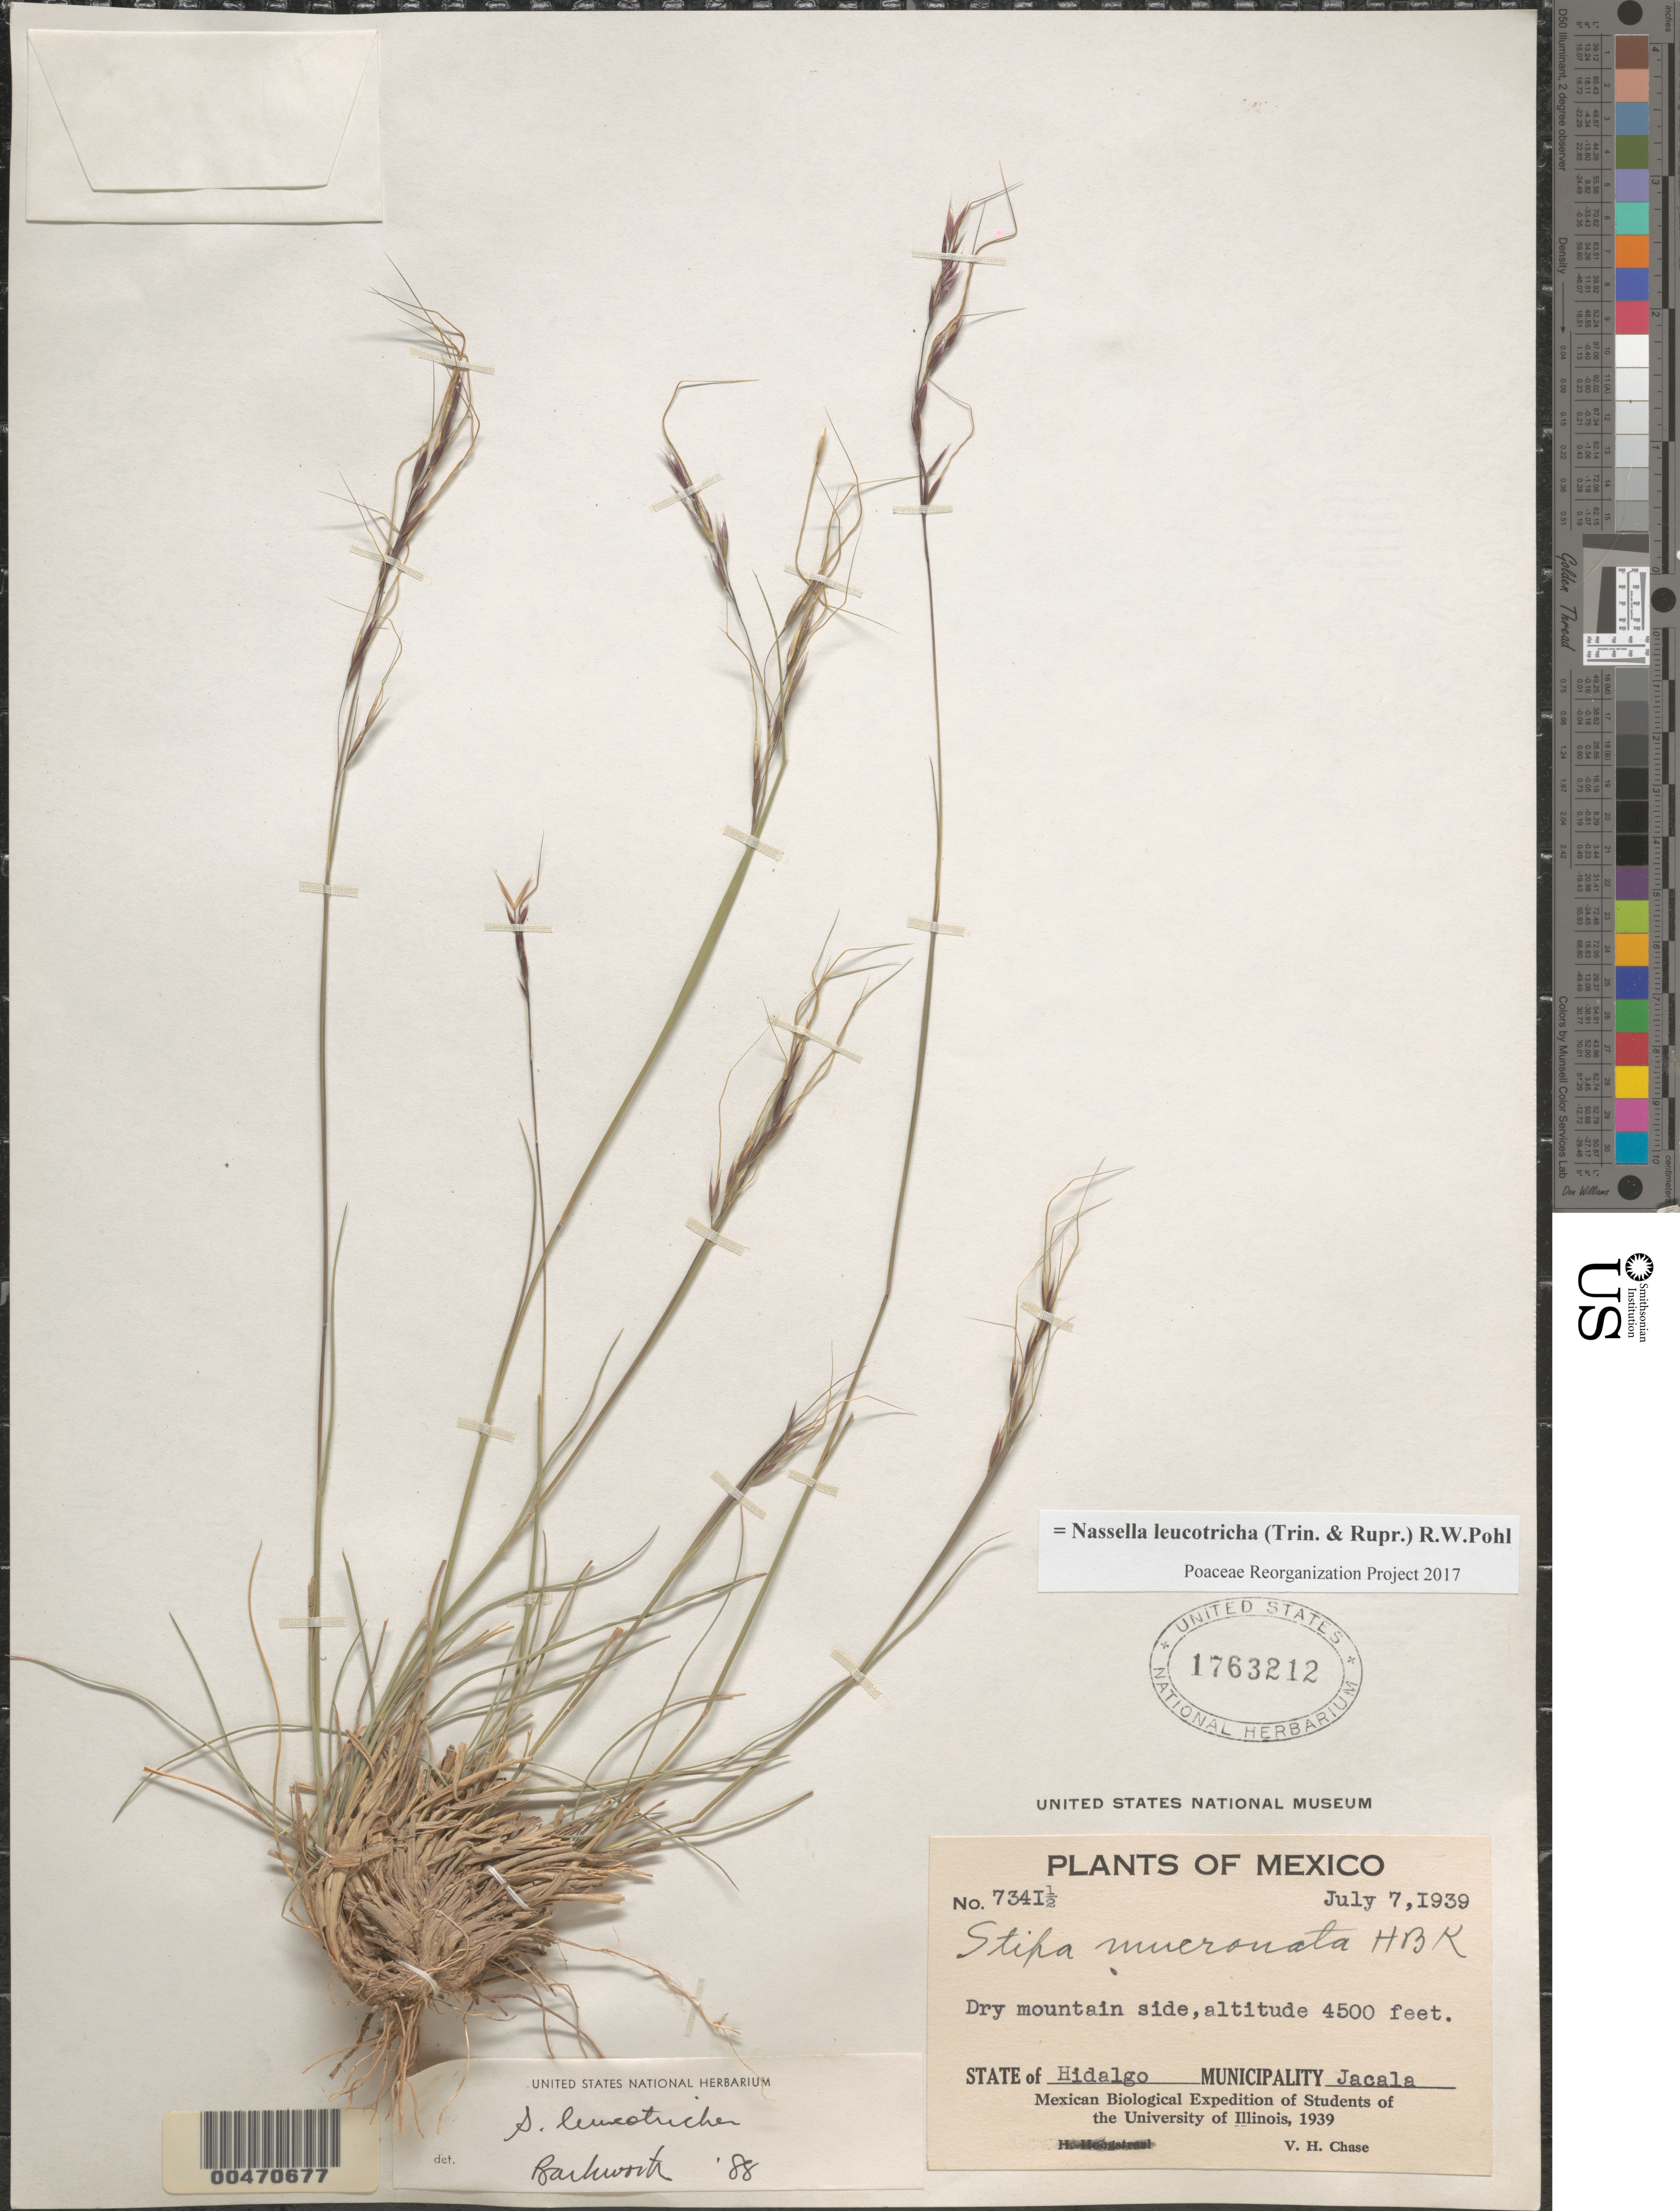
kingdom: Plantae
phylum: Tracheophyta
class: Liliopsida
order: Poales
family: Poaceae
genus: Nassella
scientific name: Nassella leucotricha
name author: (Trin. & Rupr.) R.W. Pohl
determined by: Poaceae Reorganization Project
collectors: V. H. Chase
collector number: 7341.5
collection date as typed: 7 Jul 1939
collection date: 1939-07-07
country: Mexico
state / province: Hidalgo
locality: Mun of Jacala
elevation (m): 1372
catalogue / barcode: US 1763212